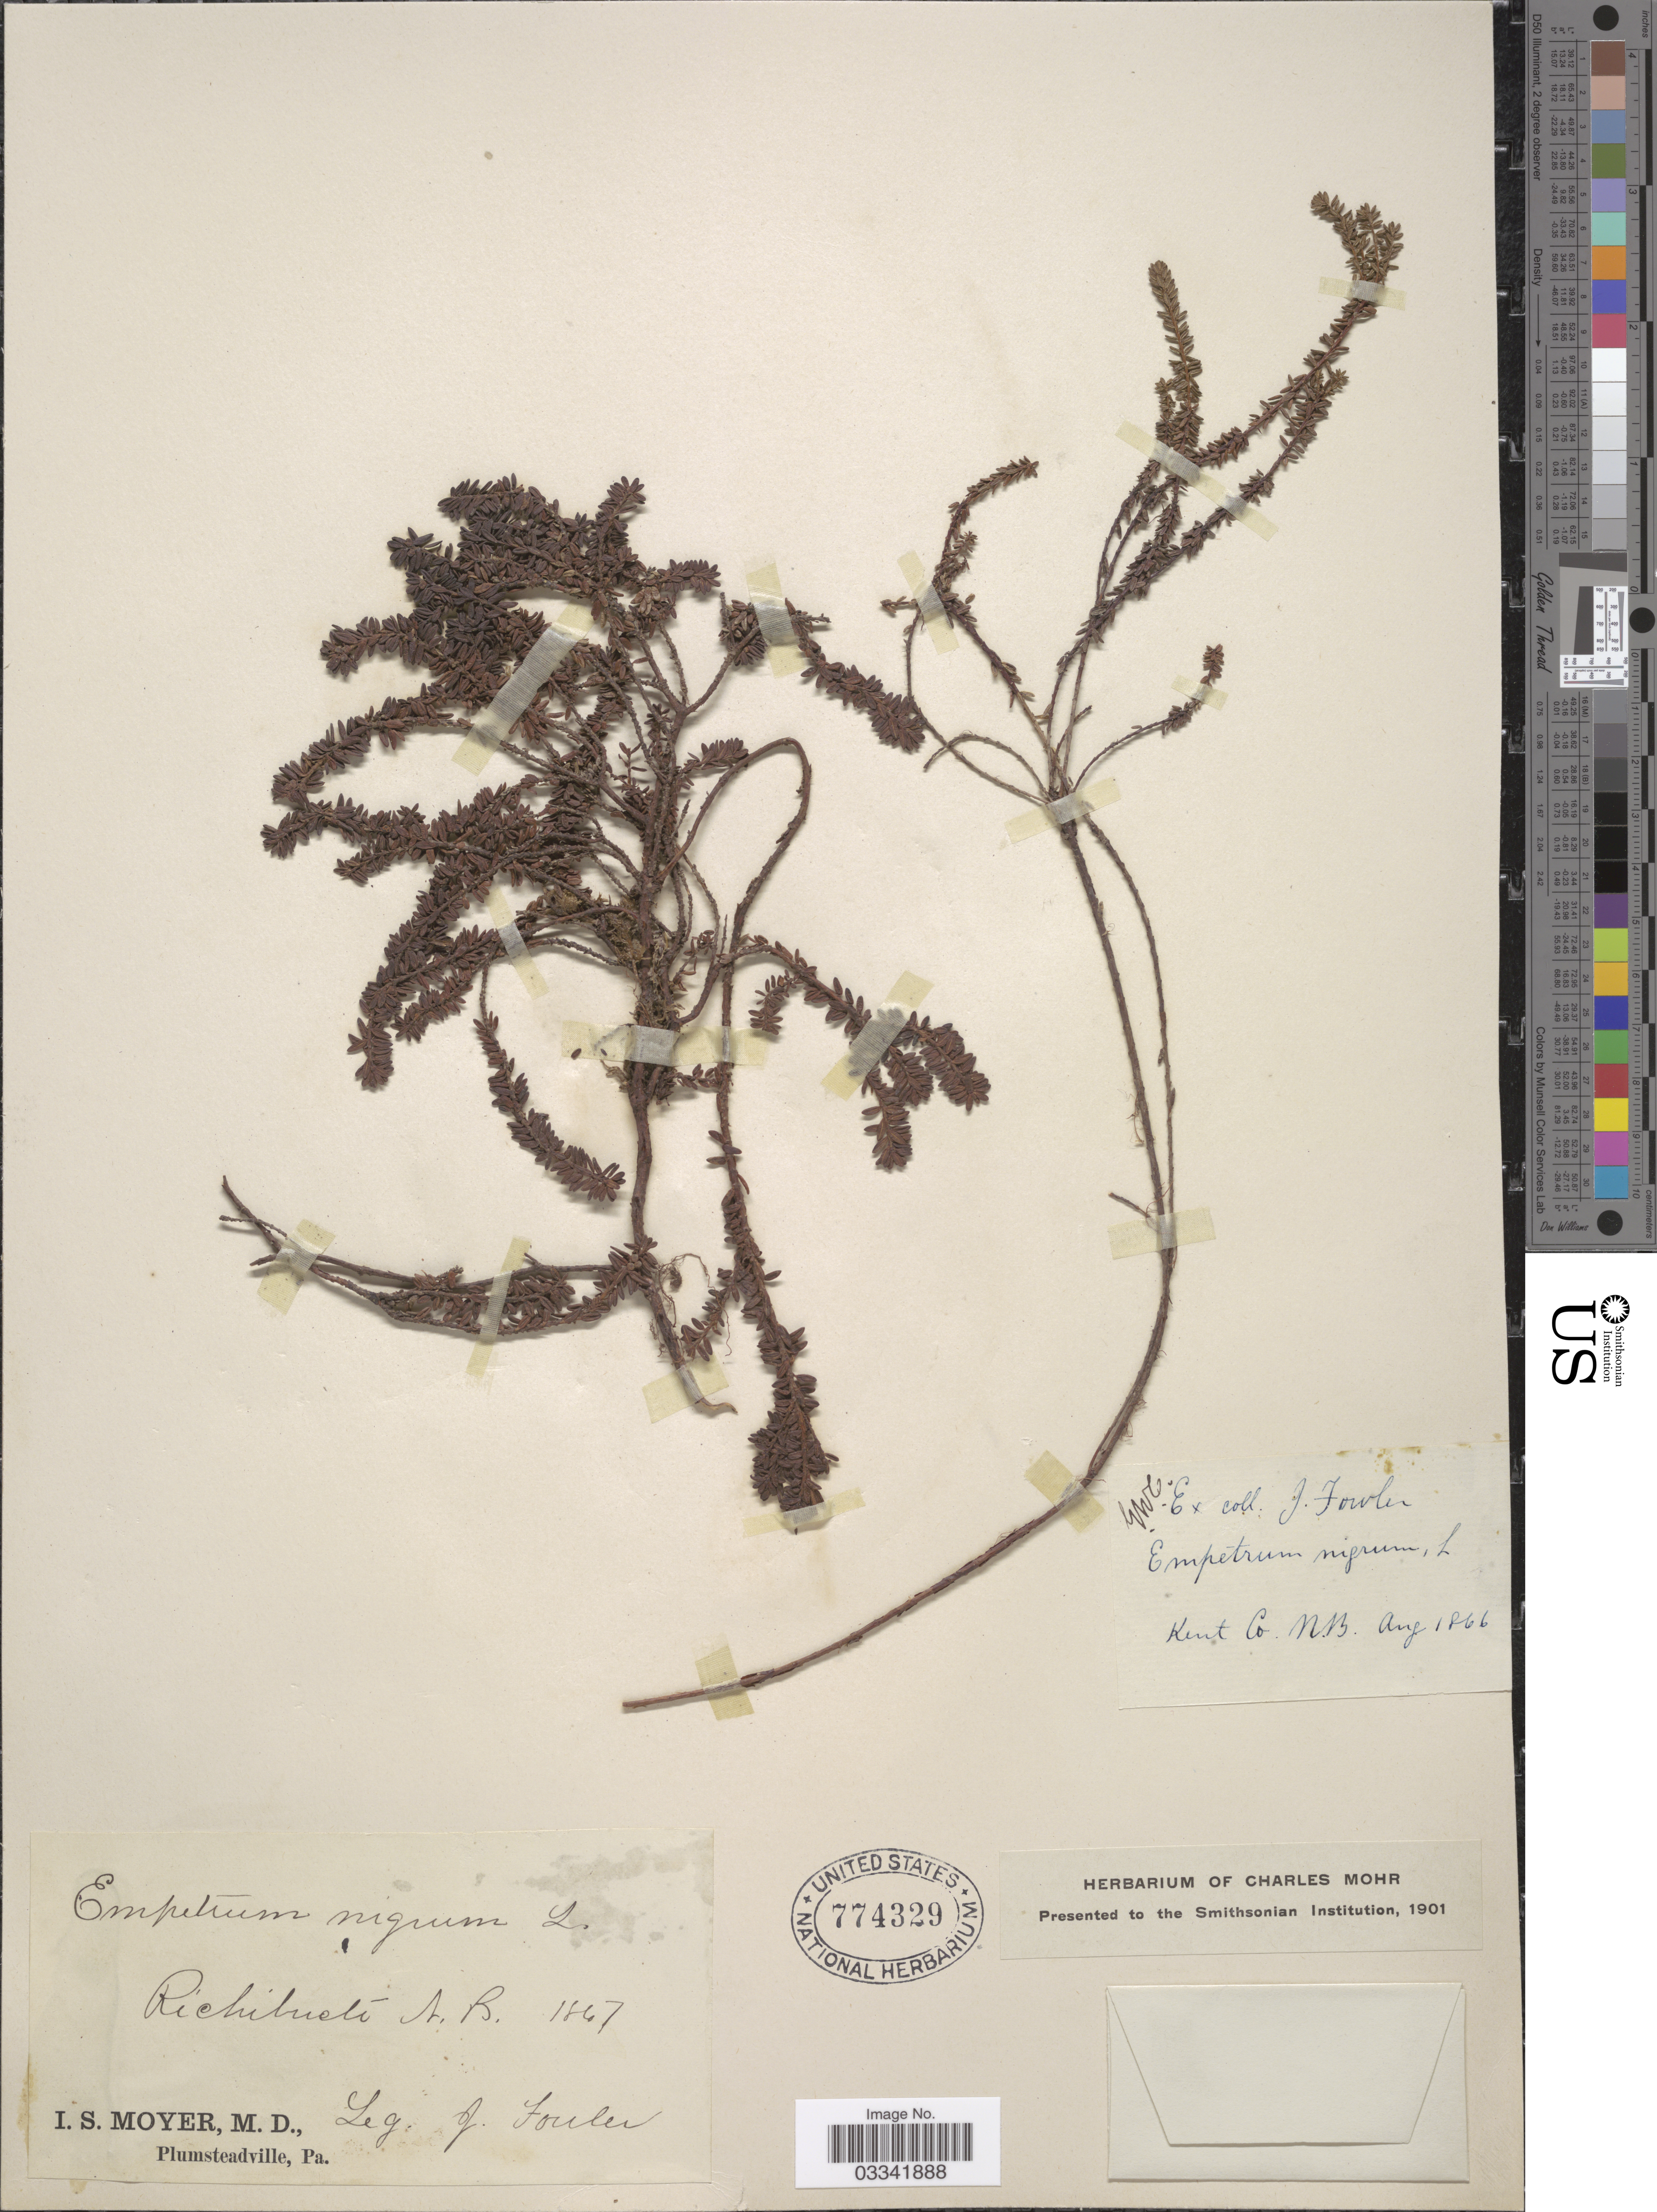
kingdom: Plantae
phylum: Tracheophyta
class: Magnoliopsida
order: Ericales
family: Ericaceae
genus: Empetrum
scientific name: Empetrum nigrum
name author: L.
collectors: J. Fowler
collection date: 1866-08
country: Canada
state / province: New Brunswick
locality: Kent Co.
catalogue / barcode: US 774329-2